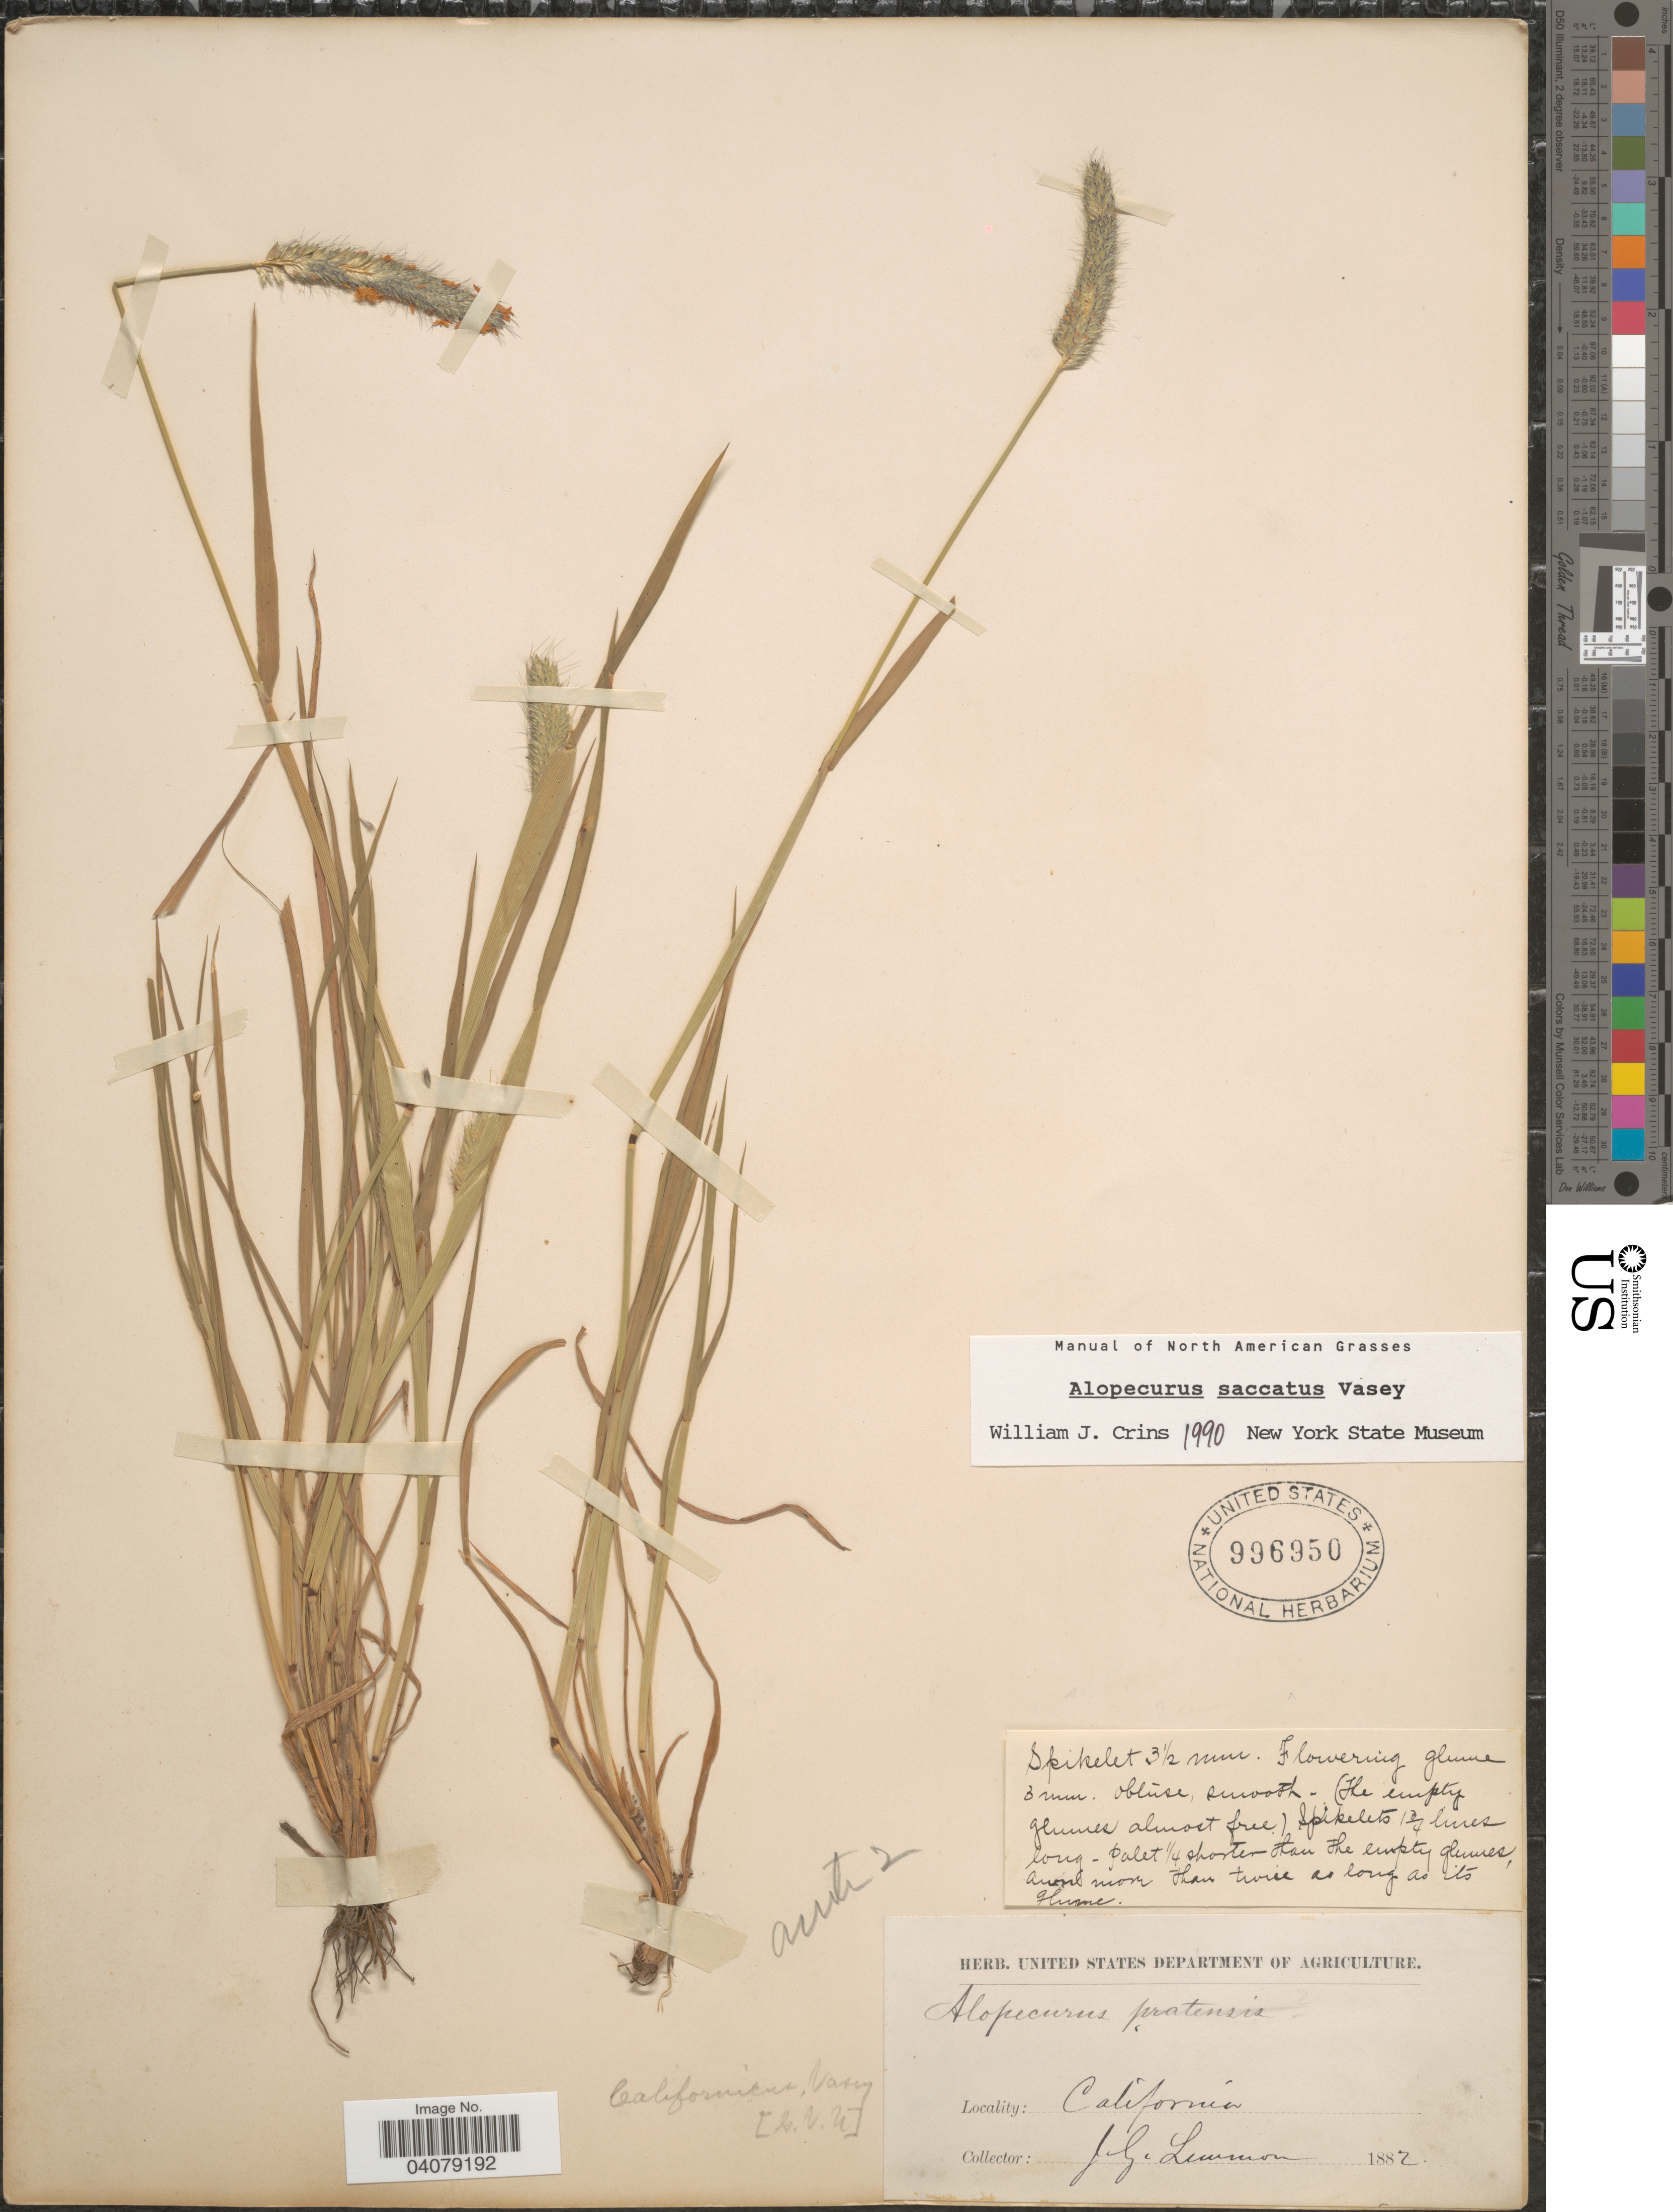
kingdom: Plantae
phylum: Tracheophyta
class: Liliopsida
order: Poales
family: Poaceae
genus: Alopecurus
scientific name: Alopecurus saccatus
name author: Vasey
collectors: J. Lemmon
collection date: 1882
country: United States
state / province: California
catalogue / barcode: US 996950